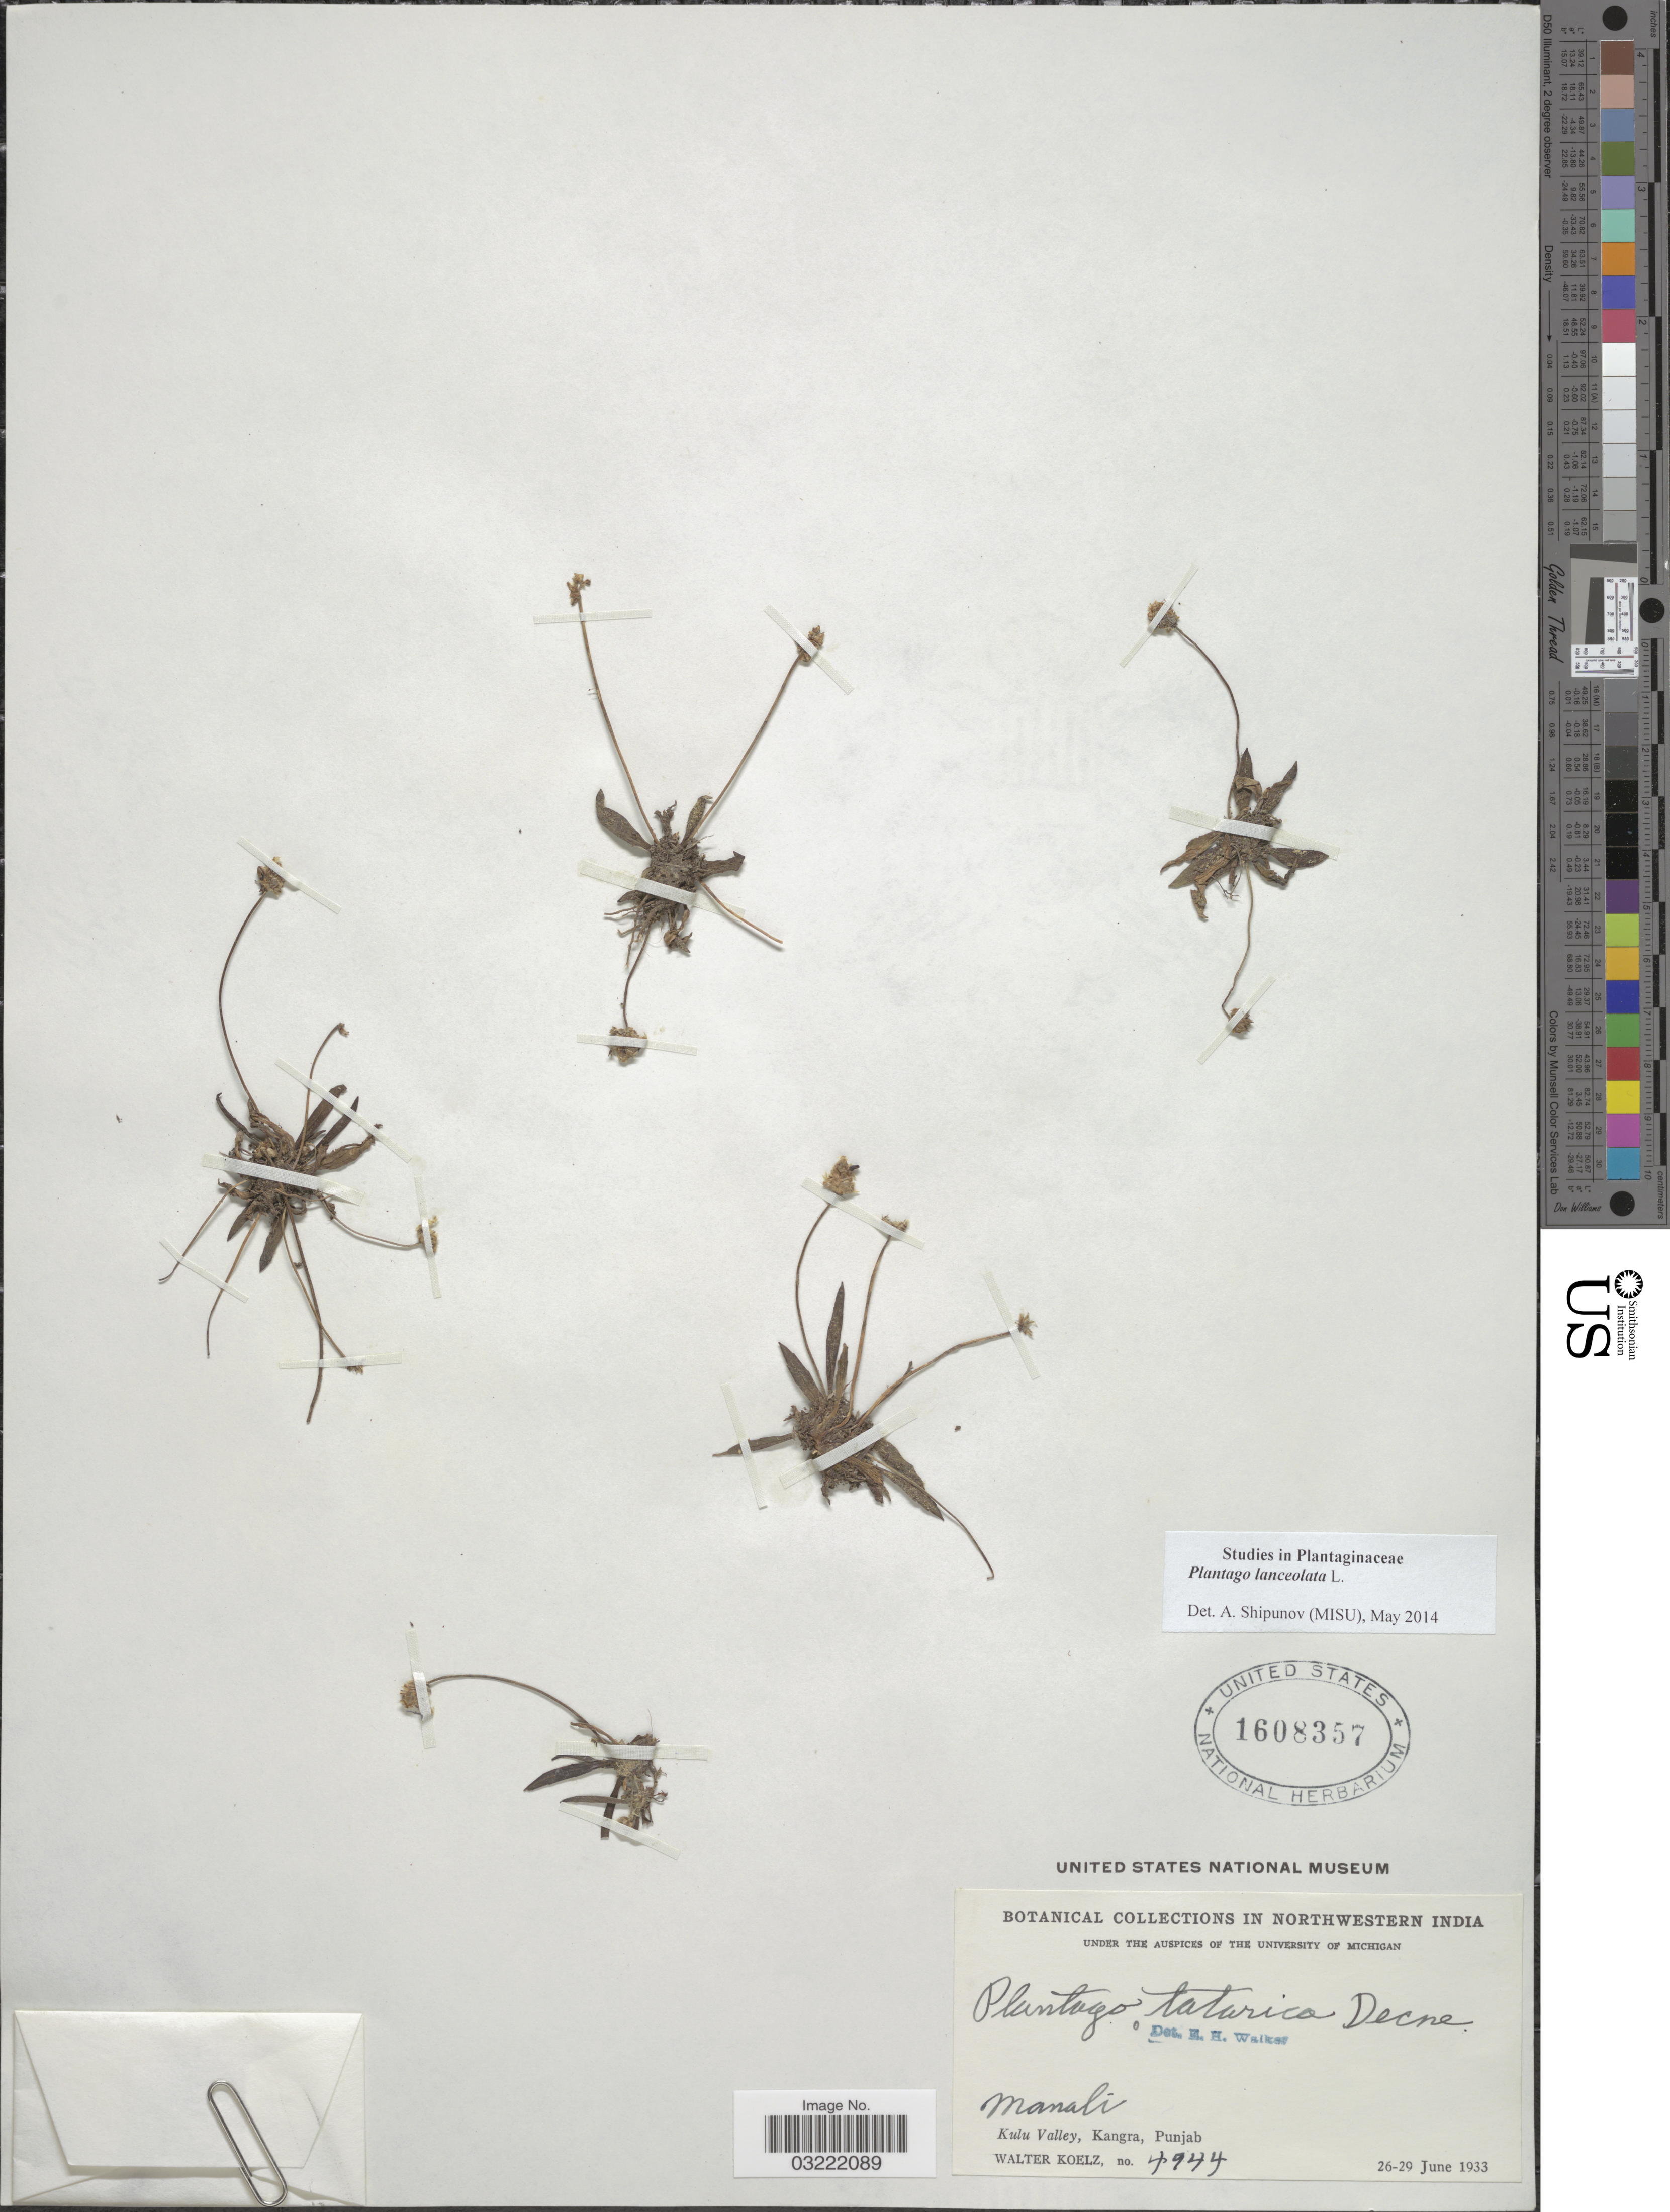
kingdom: Plantae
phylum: Tracheophyta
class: Magnoliopsida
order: Lamiales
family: Plantaginaceae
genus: Plantago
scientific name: Plantago lanceolata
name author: L.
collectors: W. N. Koelz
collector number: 4944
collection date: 1933-06-26/1933-06-29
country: India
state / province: Punjab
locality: Northwestern India. Manali. Kulu Valley, Kangra.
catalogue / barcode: US 1608357